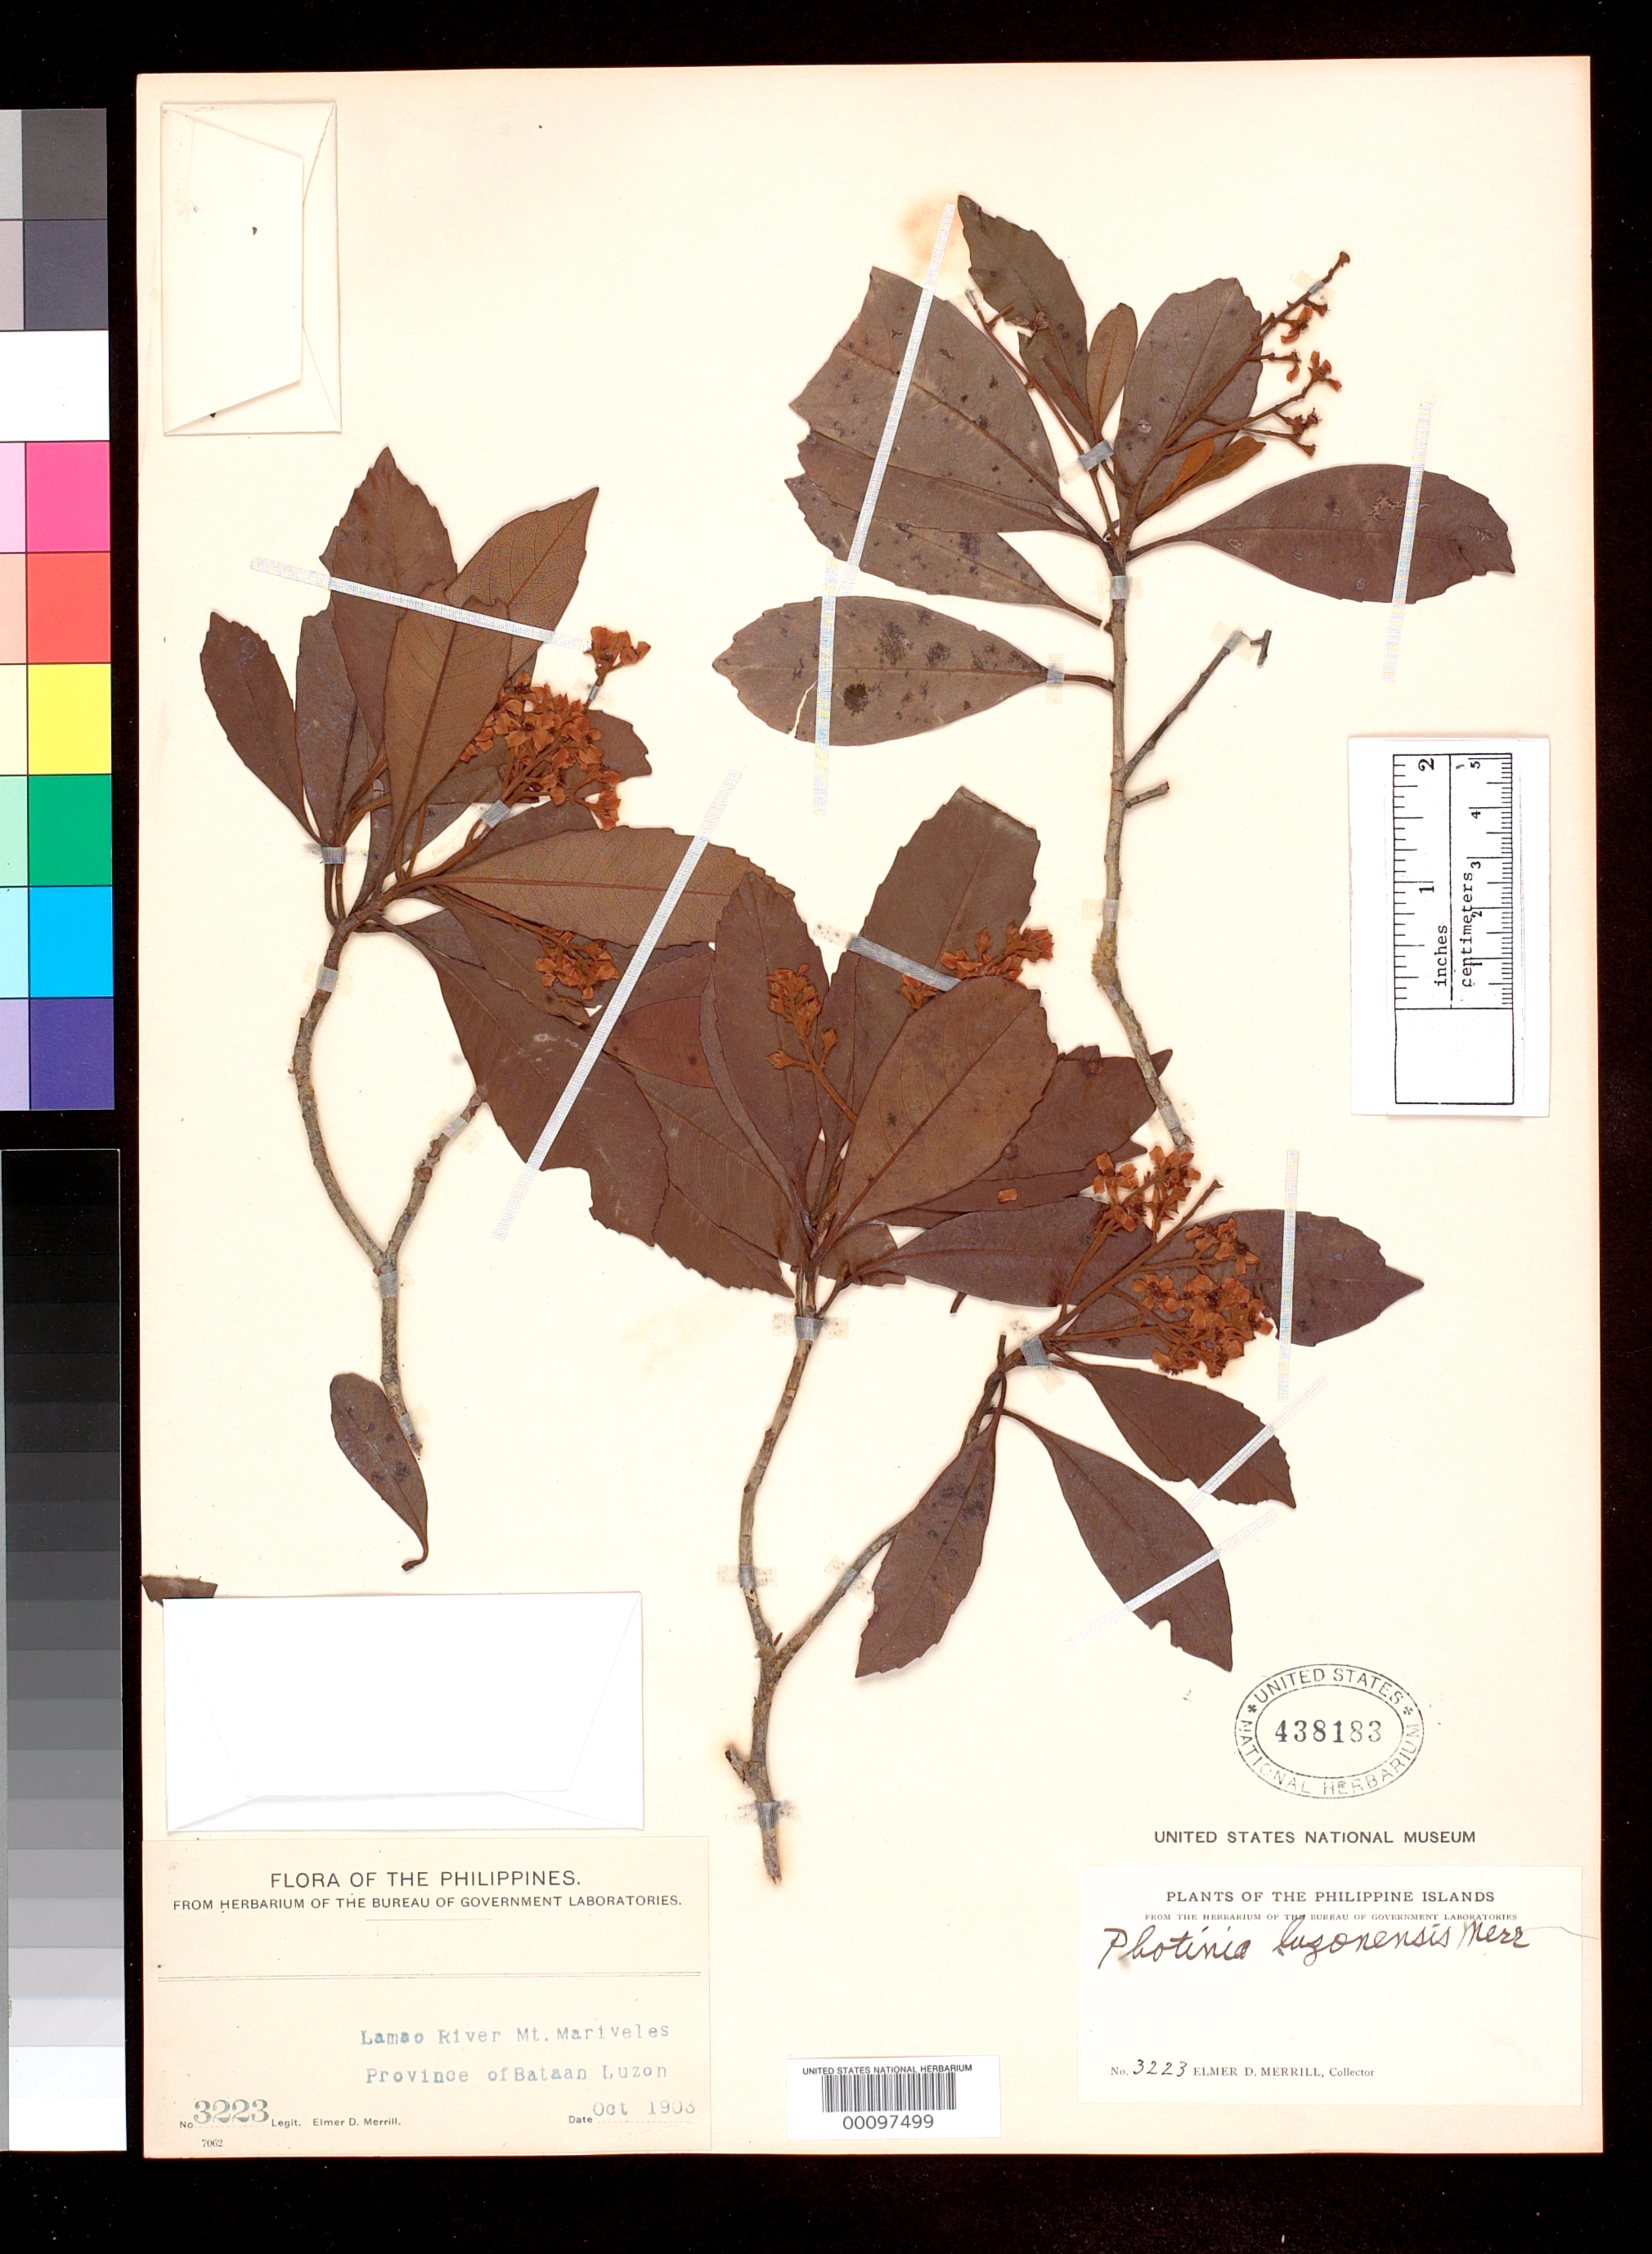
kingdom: Plantae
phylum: Tracheophyta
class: Magnoliopsida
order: Rosales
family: Rosaceae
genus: Photinia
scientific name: Photinia luzonensis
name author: Merr.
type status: Isotype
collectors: E. D. Merrill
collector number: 3223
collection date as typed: Oct 1903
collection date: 1903-10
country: Philippines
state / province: Central Luzon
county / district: Bataan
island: Luzon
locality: Lamao River, Mt Mariveles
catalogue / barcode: US 438183